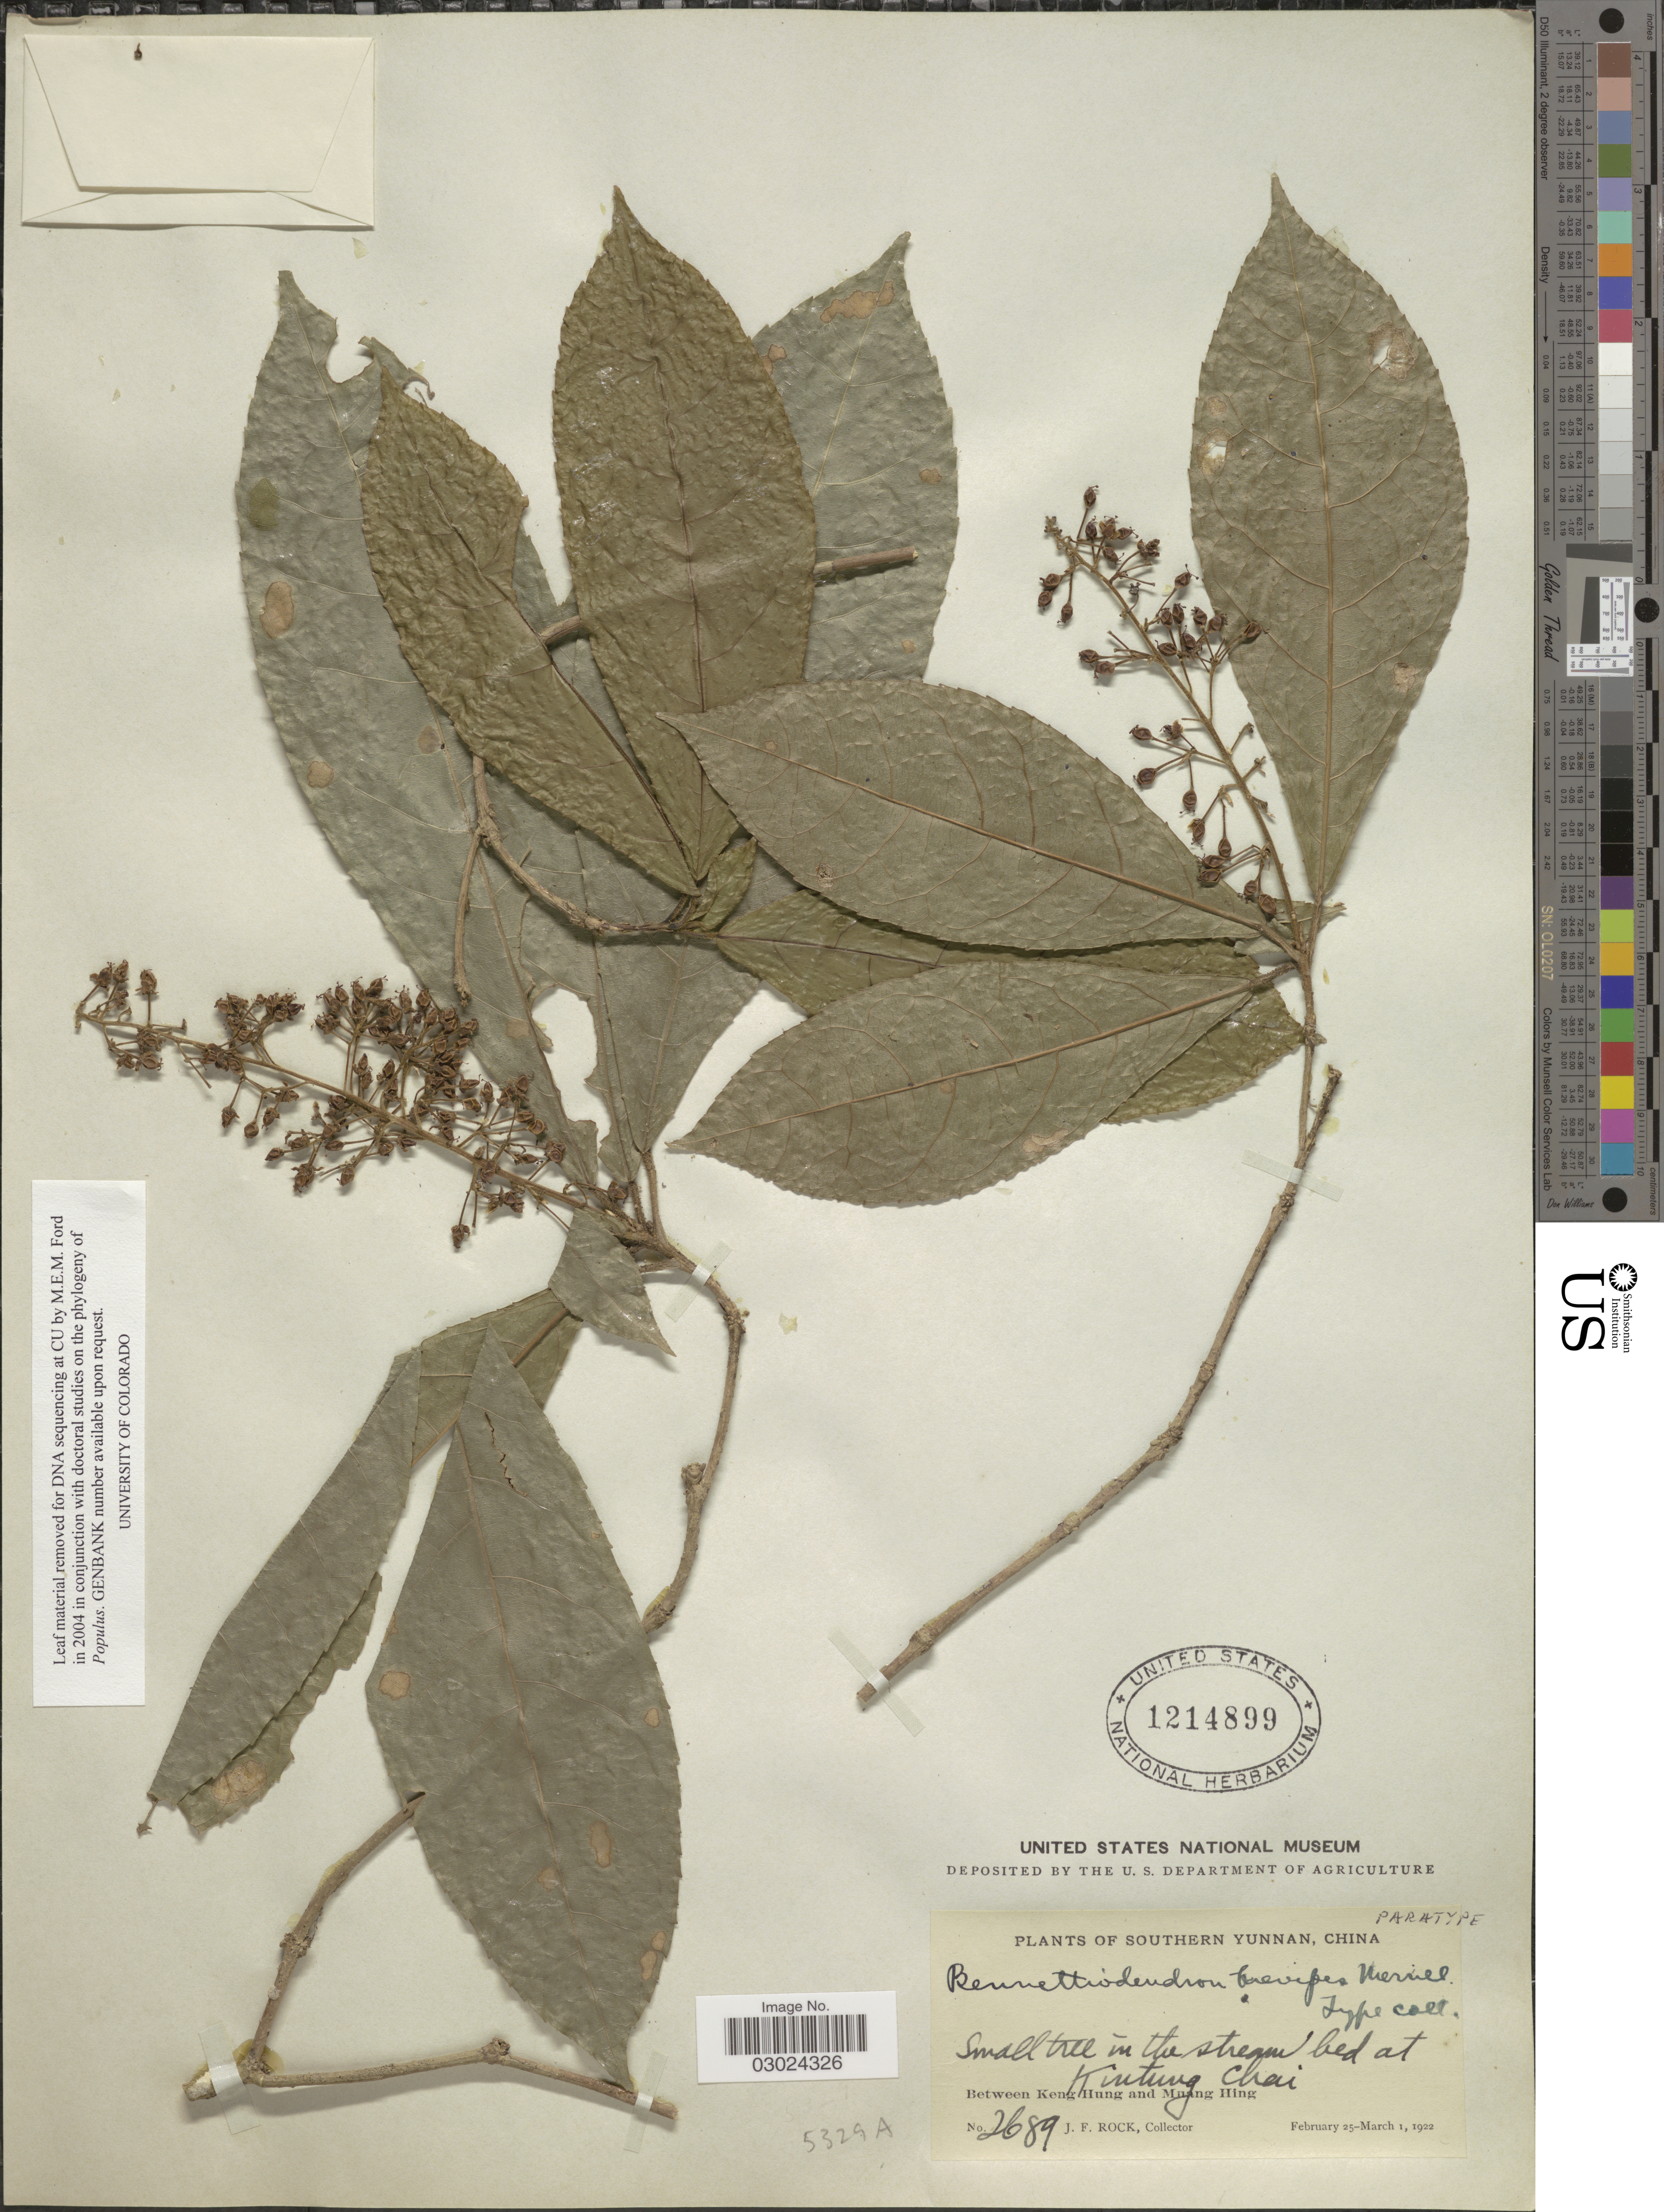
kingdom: Plantae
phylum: Tracheophyta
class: Magnoliopsida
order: Malpighiales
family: Salicaceae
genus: Bennettiodendron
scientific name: Bennettiodendron brevipes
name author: Merr.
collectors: J. Rock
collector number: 2689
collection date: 1922-02-25/1922-03-01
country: China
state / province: Yunnan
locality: Kiutung Chai. Between Keng Hung and Muang Hing.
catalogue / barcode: US 1214899